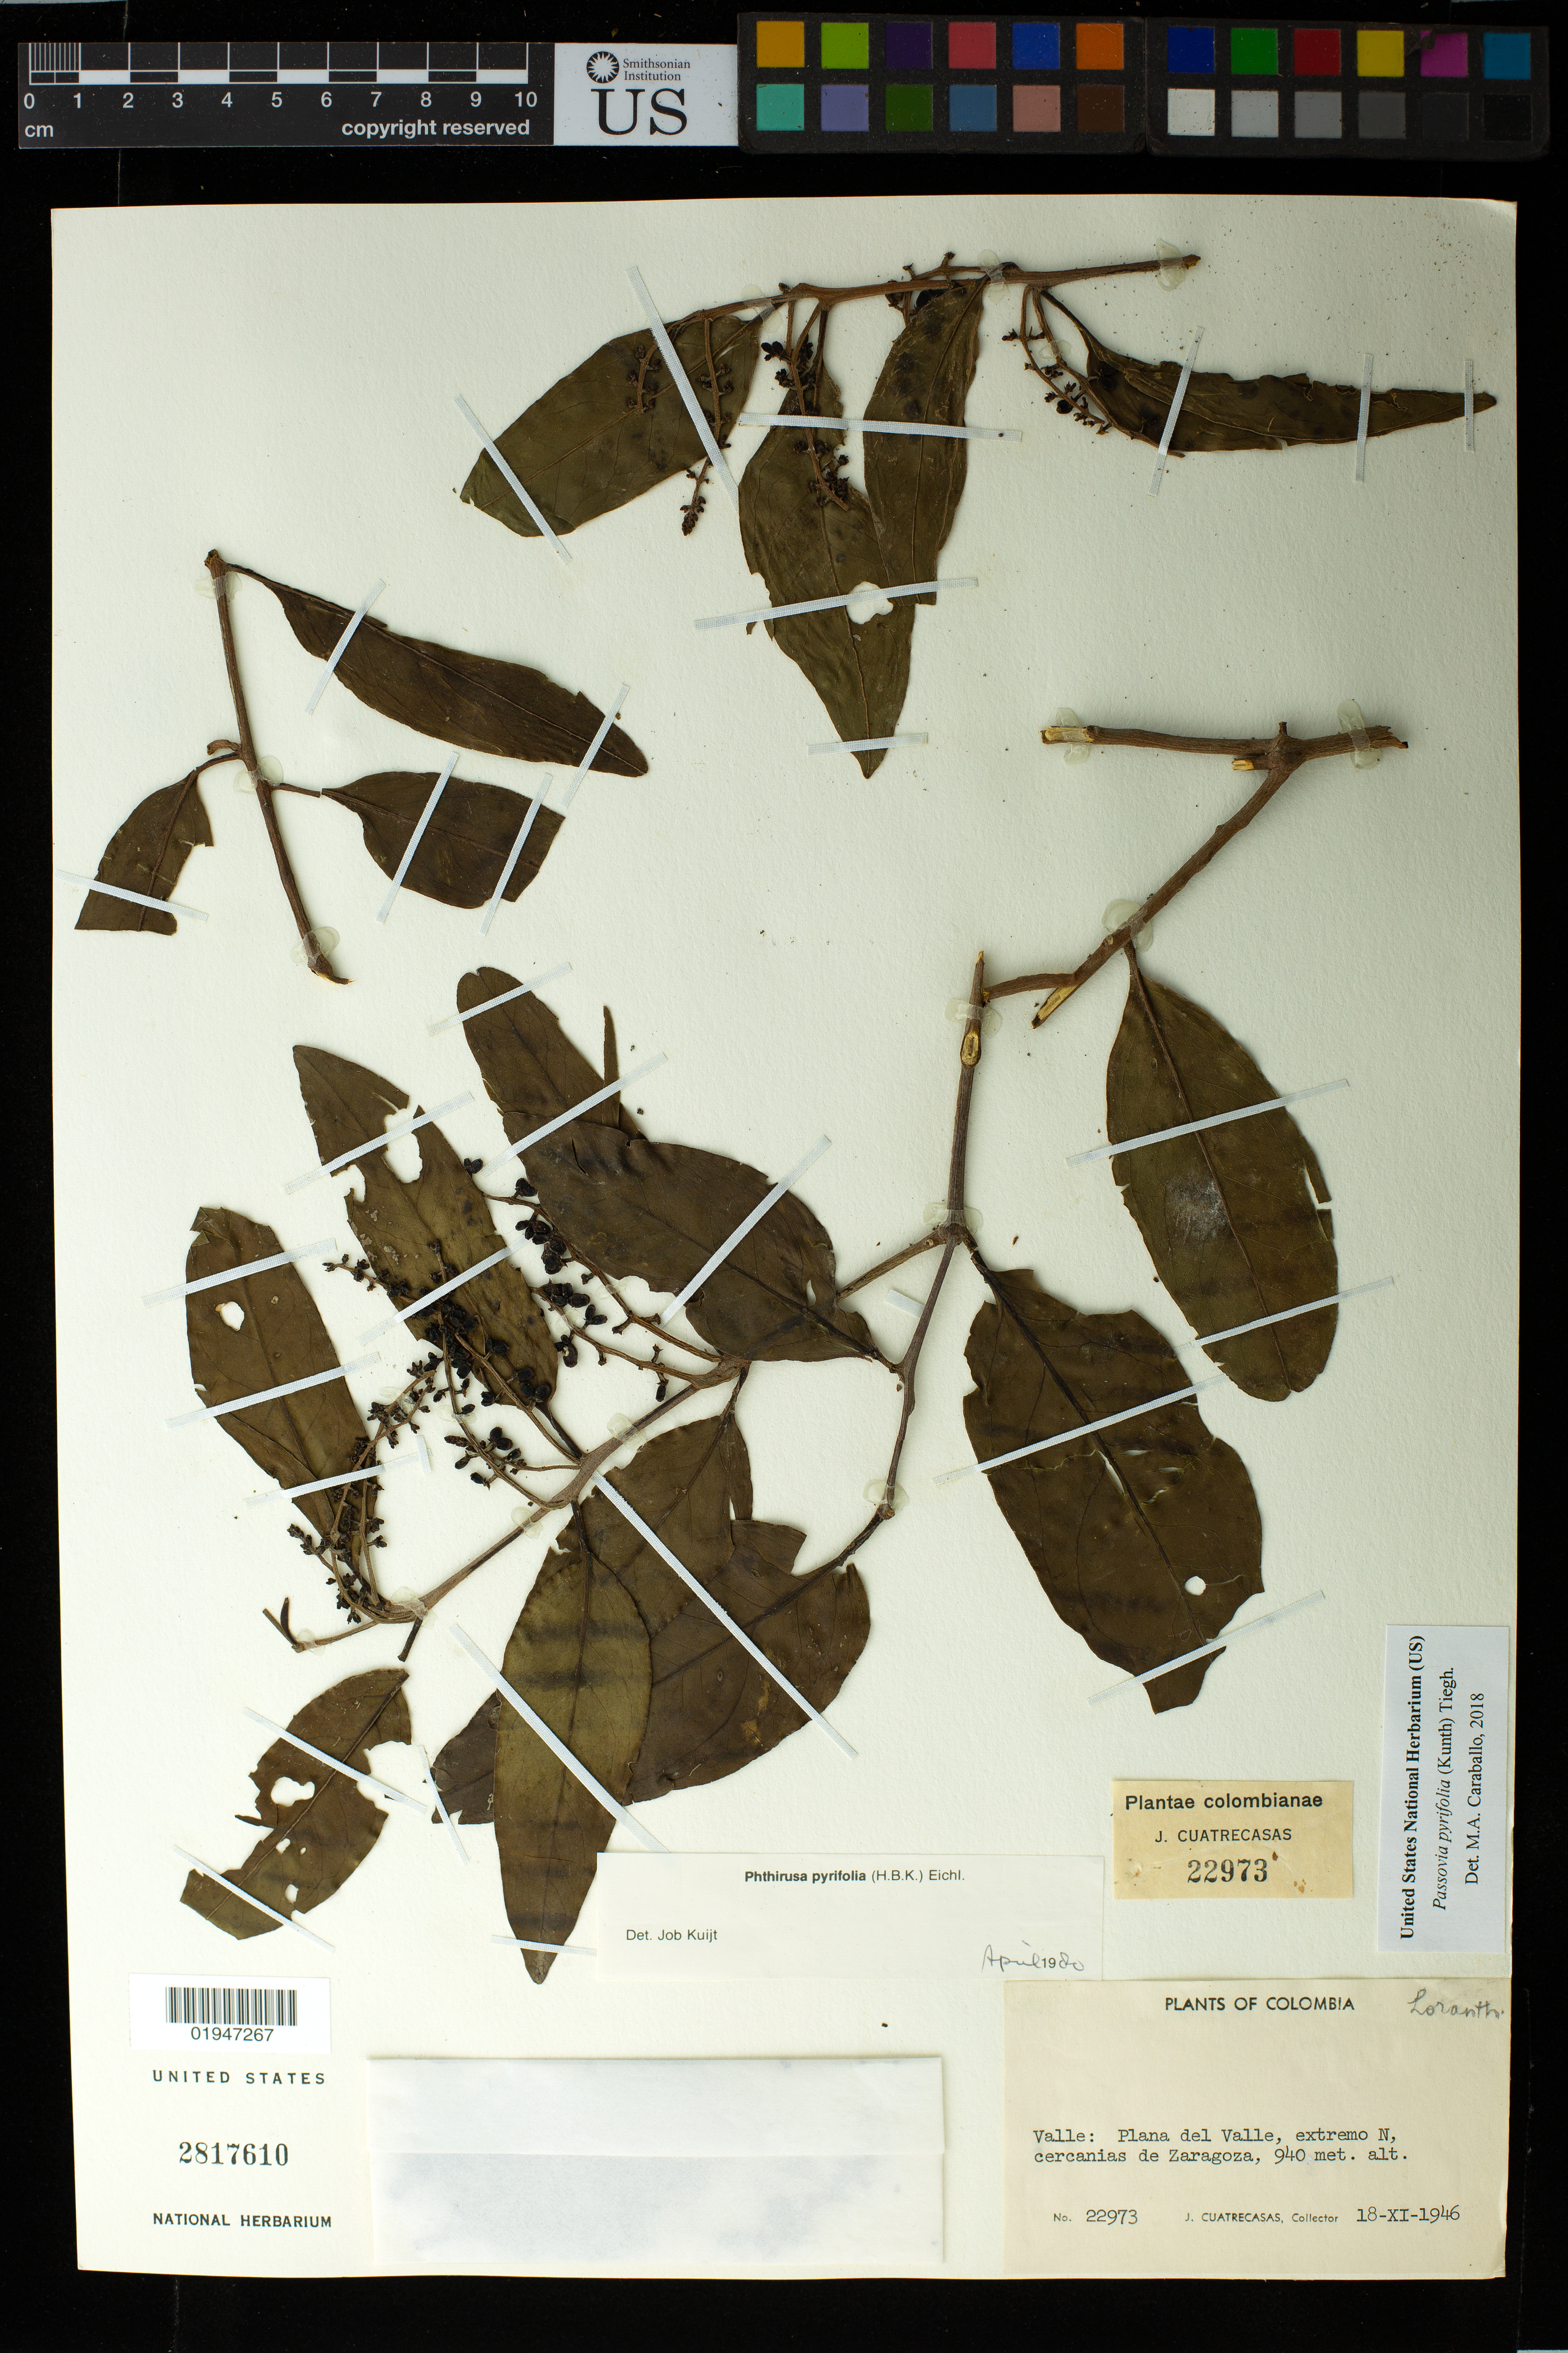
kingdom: Plantae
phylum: Tracheophyta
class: Magnoliopsida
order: Santalales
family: Loranthaceae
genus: Passovia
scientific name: Passovia pyrifolia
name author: (Kunth) Tiegh.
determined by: Caraballo-Ortiz, Marcos A., (MISS), University of Mississippi (UNITED STATES)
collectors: J. Cuatrecasas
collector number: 22973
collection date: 1946-11-18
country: Colombia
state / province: Valle del Cauca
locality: Plana del Valle, extremo N, cercanias de Zaragoza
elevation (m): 940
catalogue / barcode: US 2817610